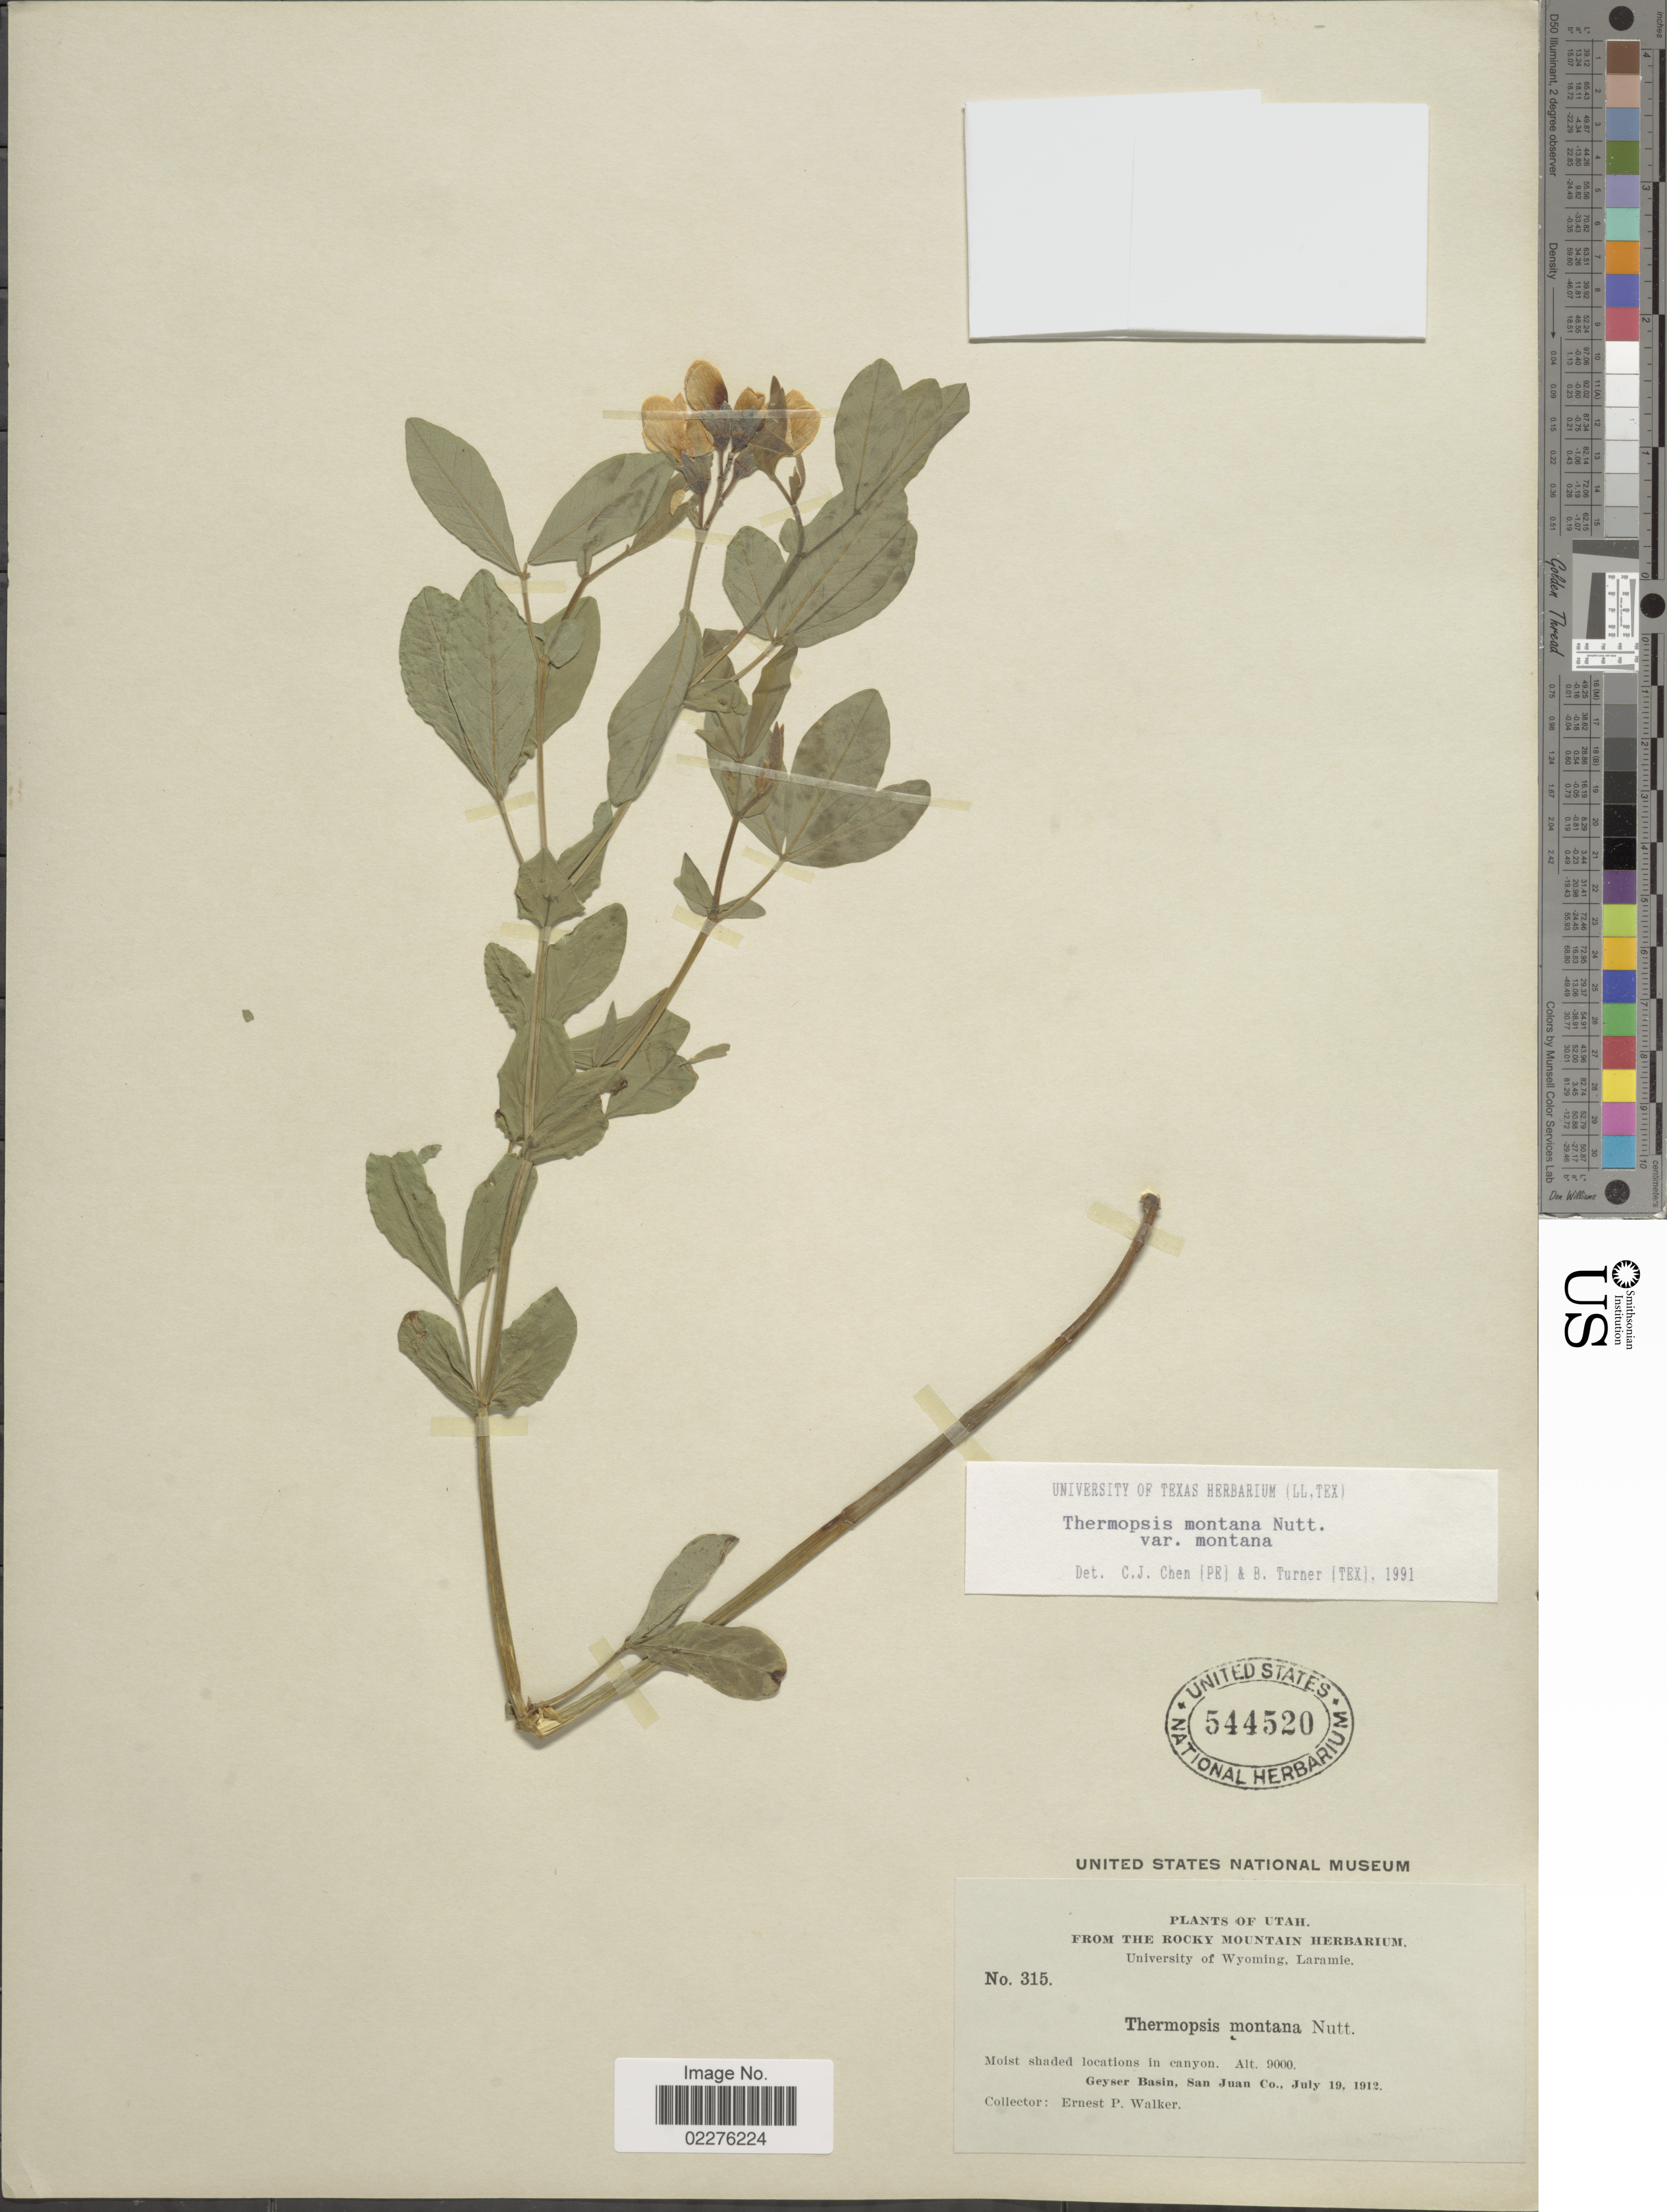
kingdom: Plantae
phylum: Tracheophyta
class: Magnoliopsida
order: Fabales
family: Fabaceae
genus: Thermopsis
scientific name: Thermopsis montana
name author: Nutt.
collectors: E. P. Walker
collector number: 315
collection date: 1912-07-19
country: United States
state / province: Utah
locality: Moist shaded location in canyon. geyser Basin, San Juan Co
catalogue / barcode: US 544520